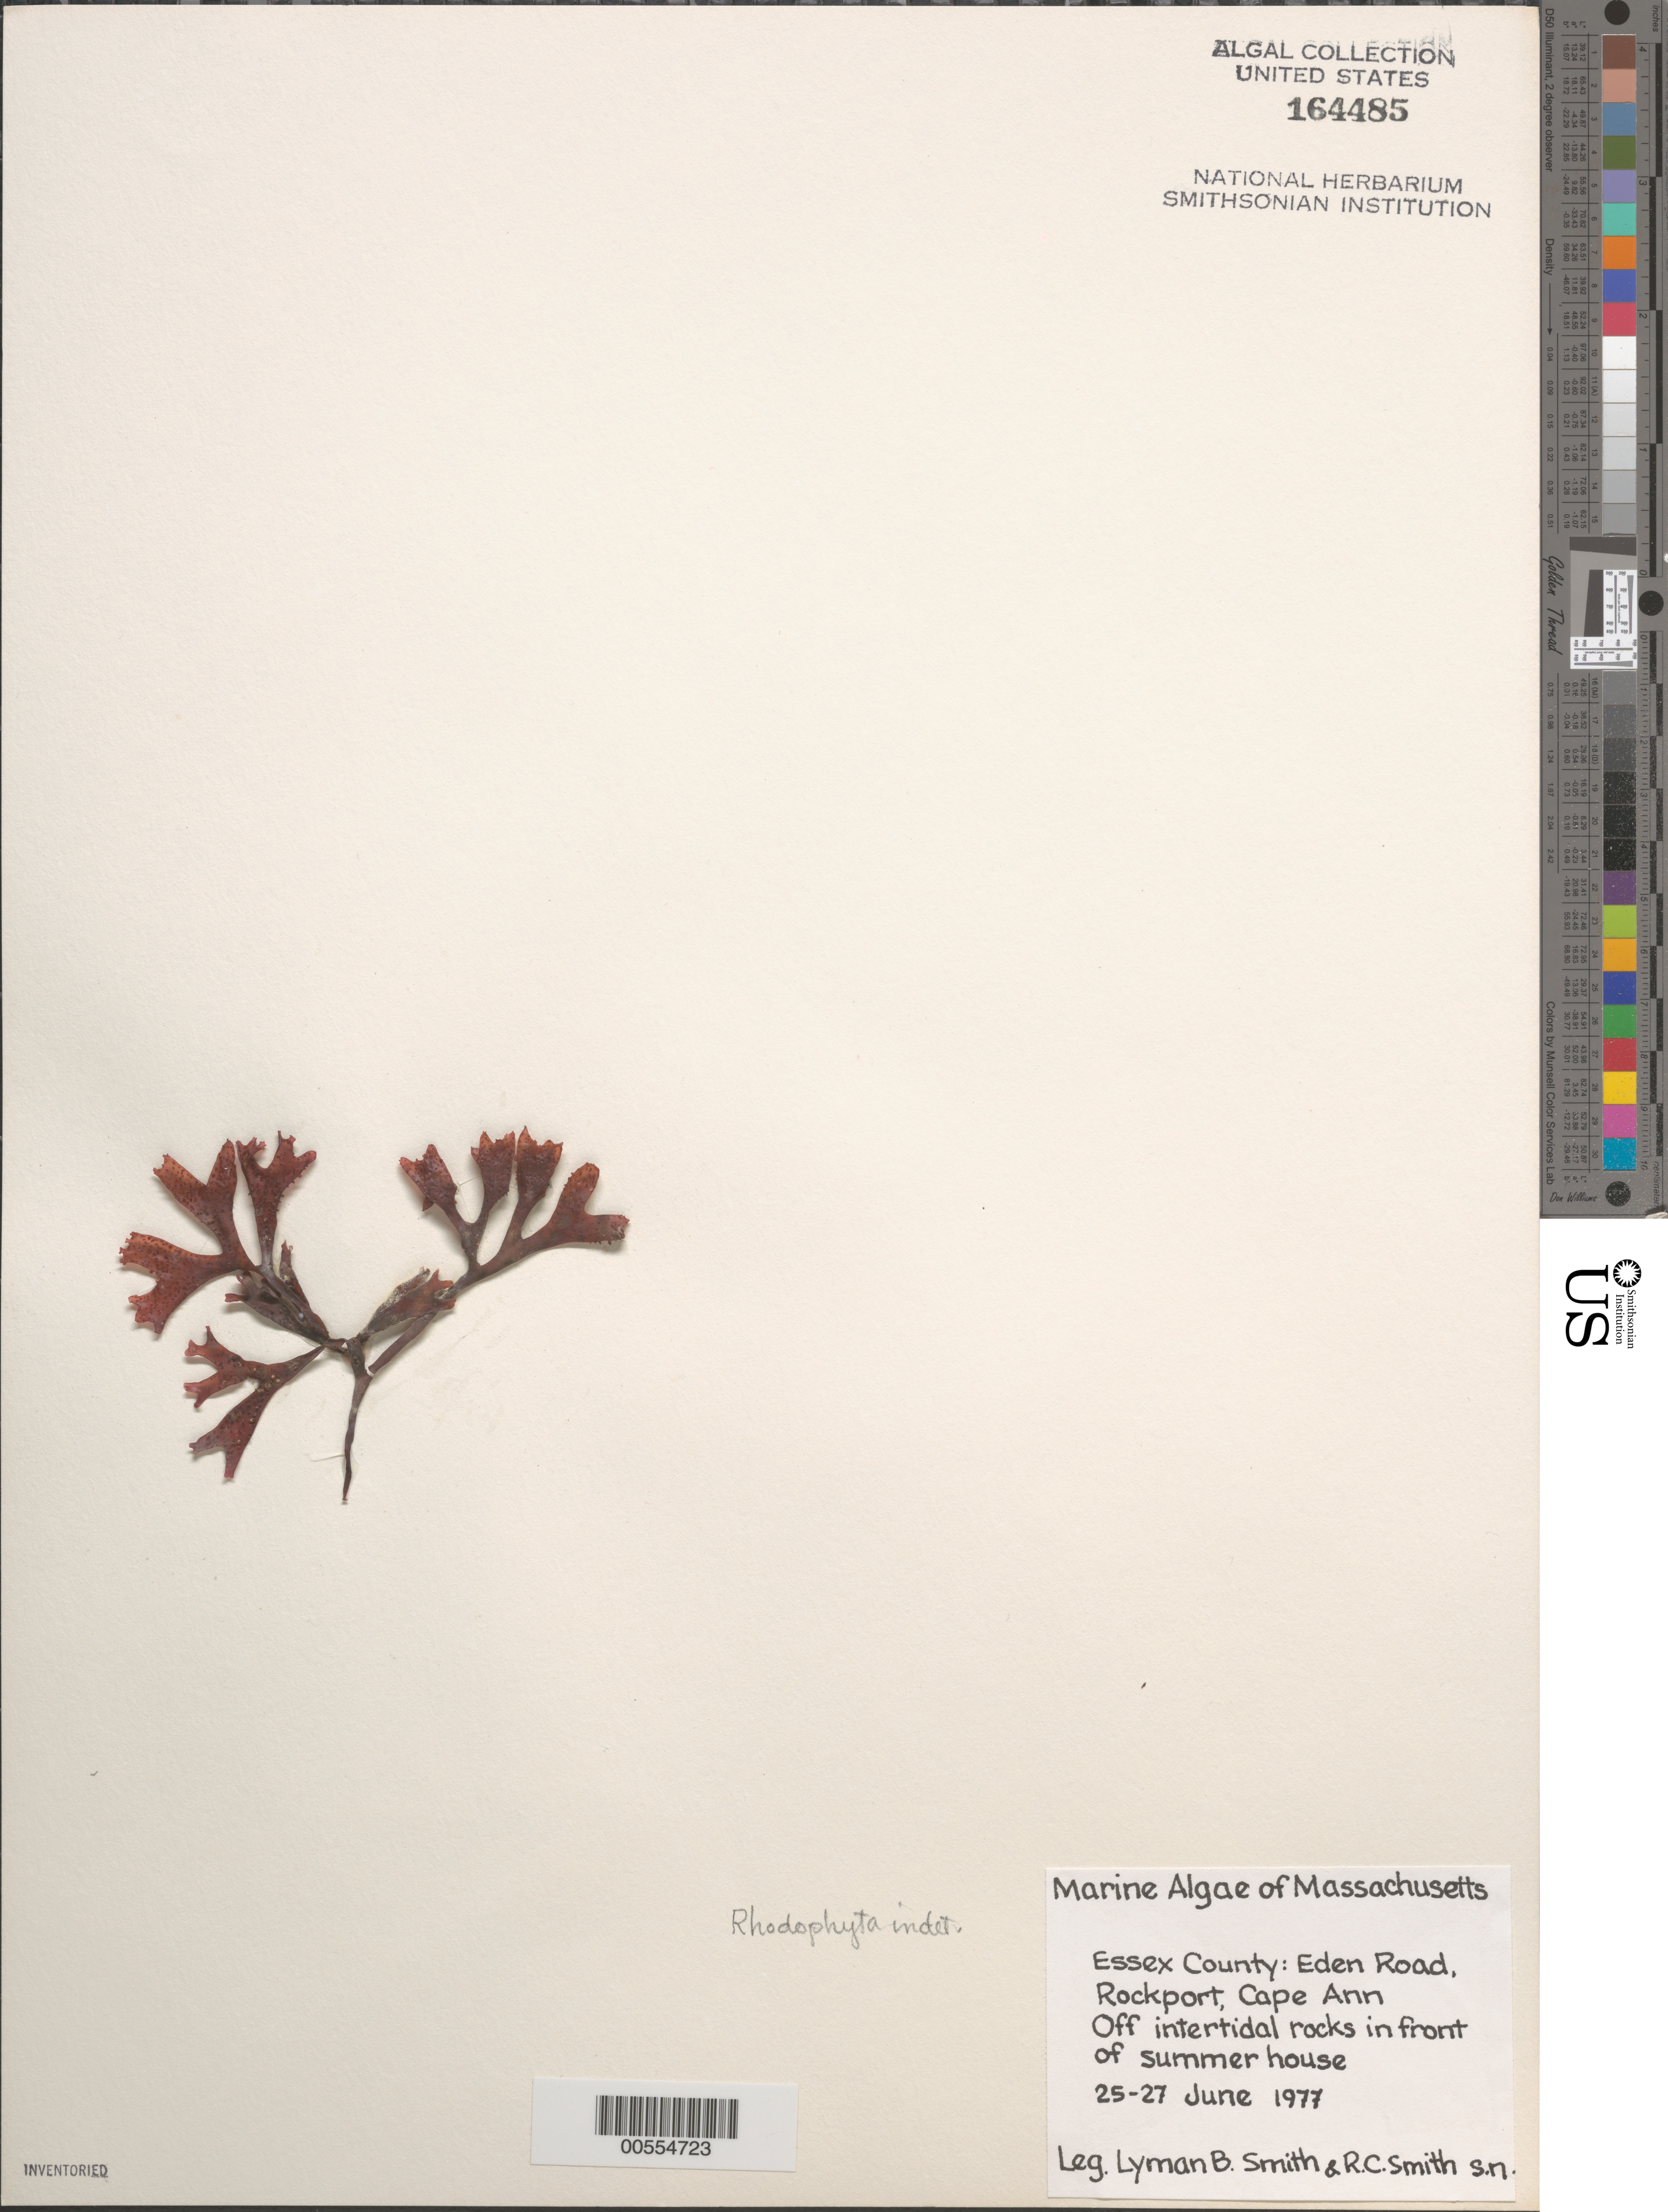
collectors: L. Smith & R. C. Smith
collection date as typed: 25 Jun 1977 to 27 Jun 1977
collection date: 1977-06-25/1977-06-27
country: United States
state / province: Massachusetts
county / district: Essex County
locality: Cape Ann, Rockport, Eden Road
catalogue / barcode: US 164485